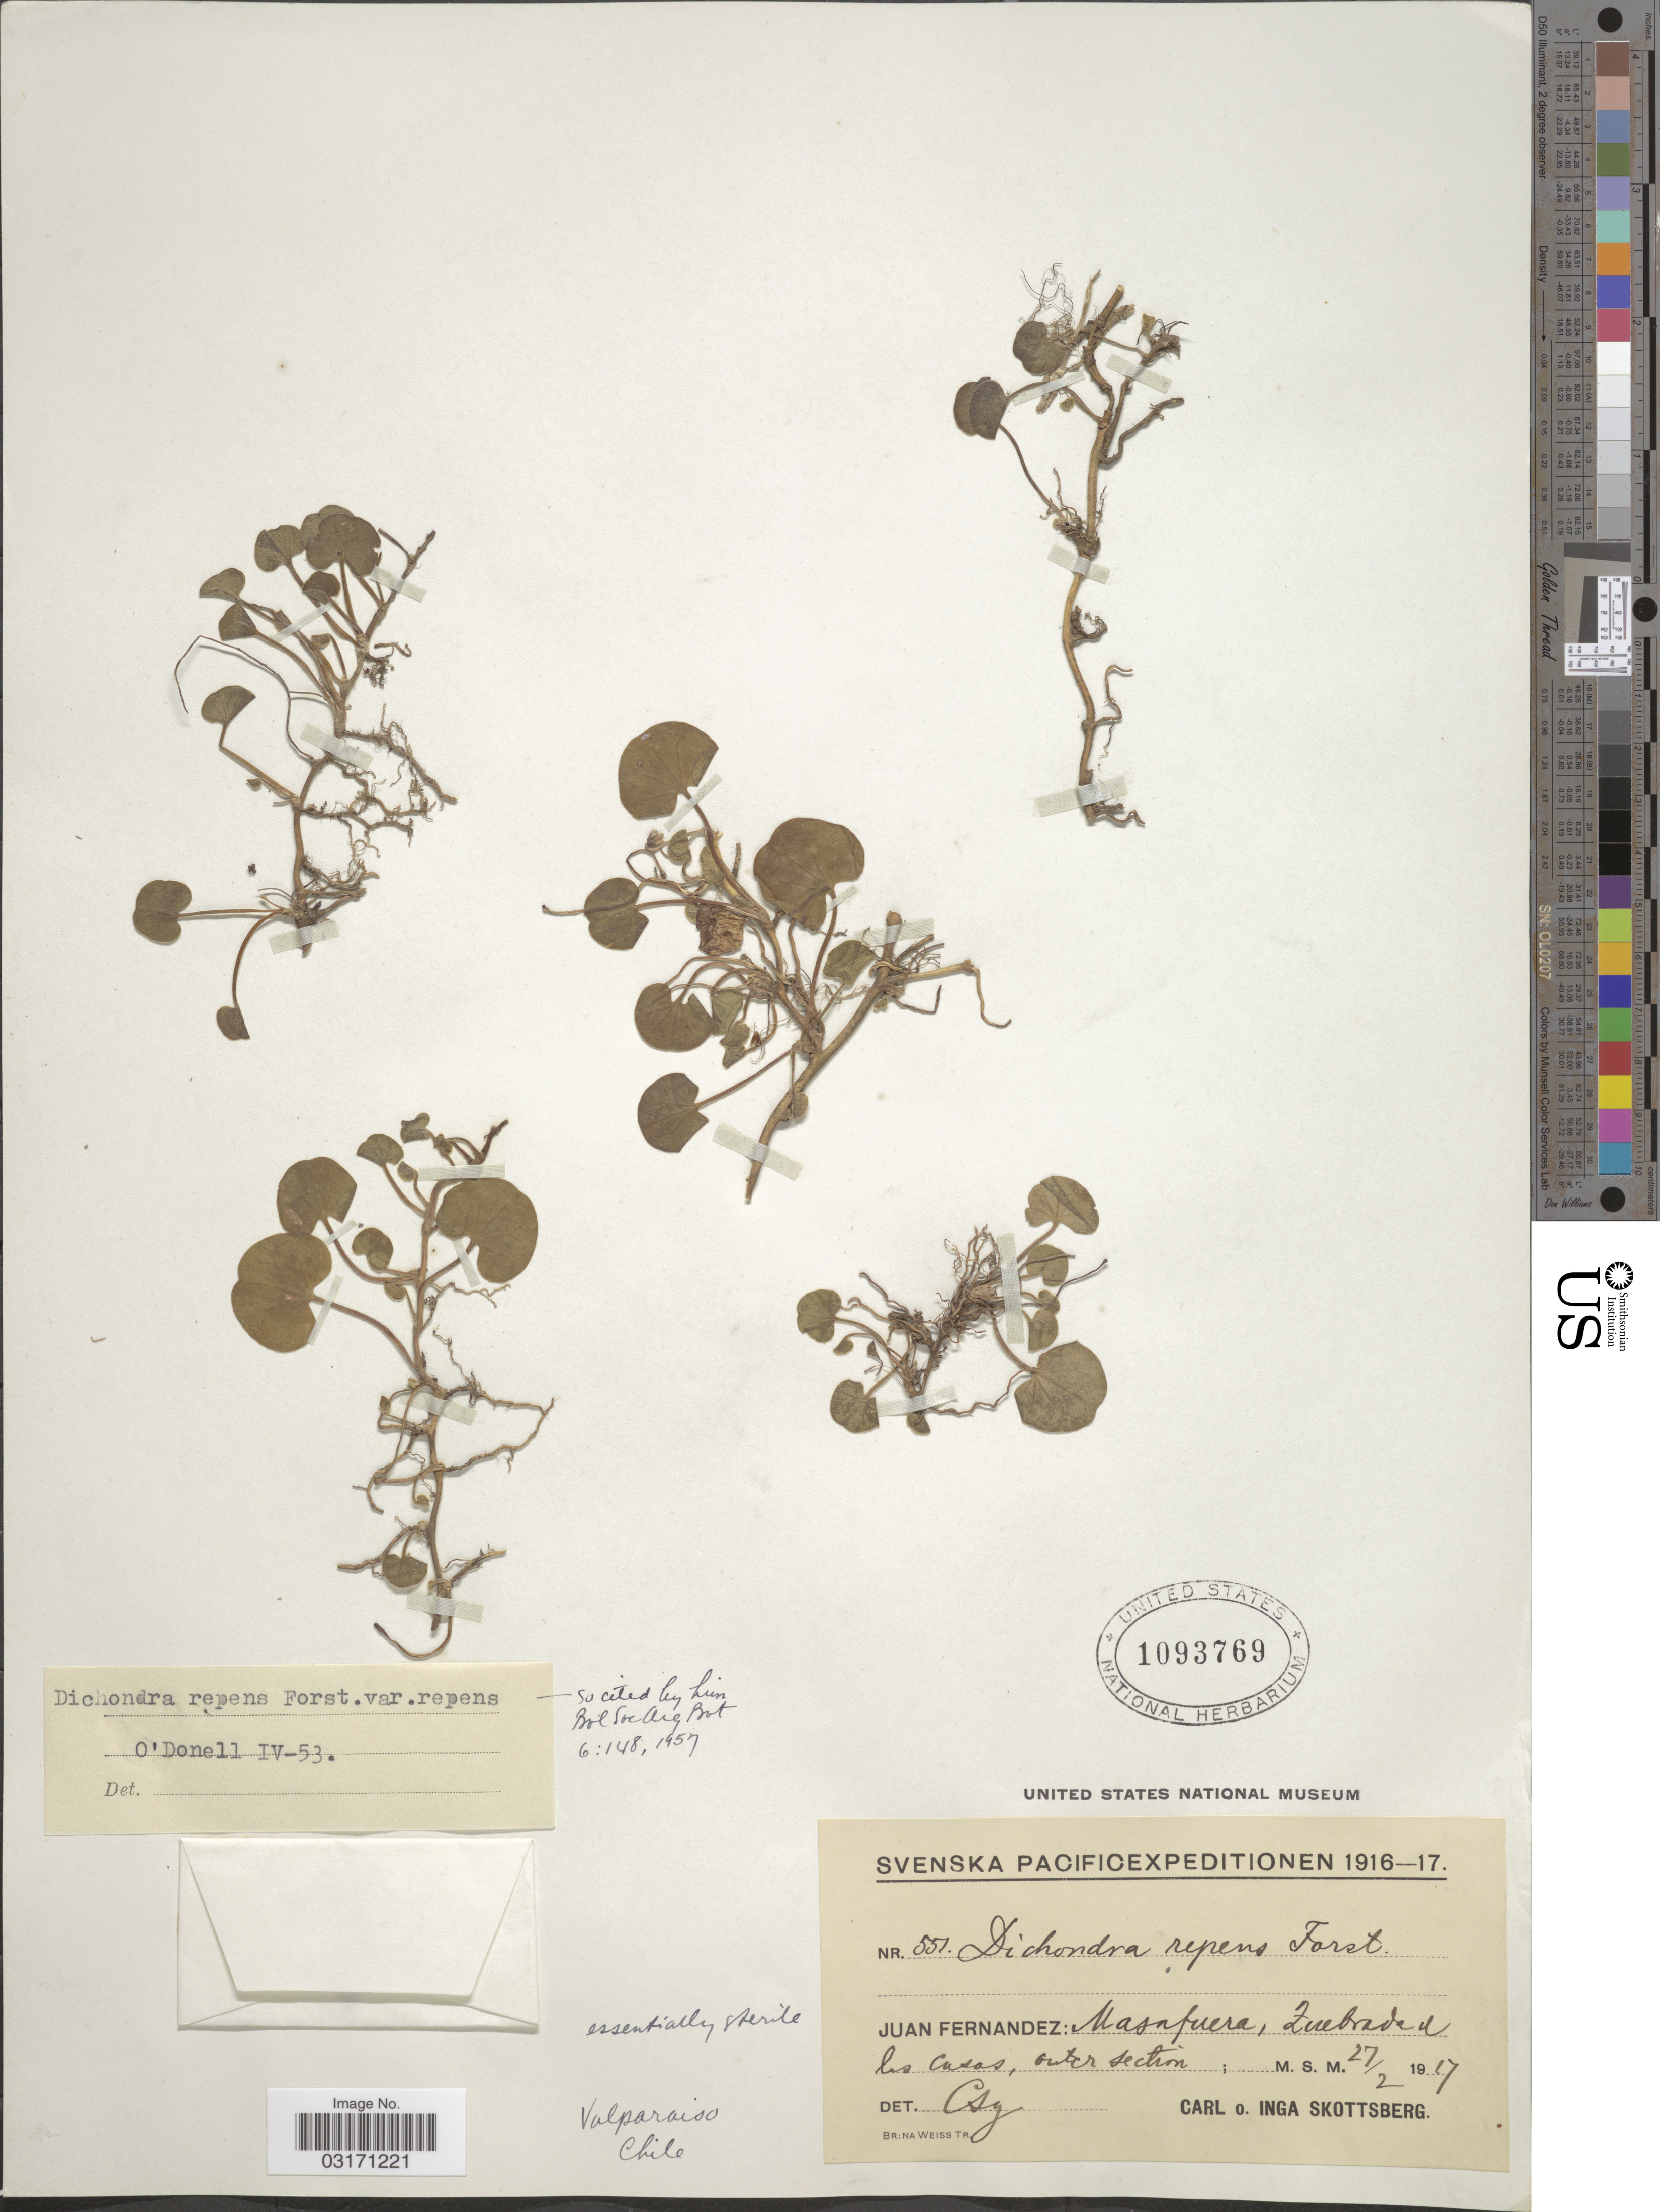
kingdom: Plantae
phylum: Tracheophyta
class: Magnoliopsida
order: Solanales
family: Convolvulaceae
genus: Dichondra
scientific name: Dichondra repens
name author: J.R. Forst. & G. Forst.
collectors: C. Skottsberg & I. Skottsberg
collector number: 551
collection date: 1917-02-27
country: Chile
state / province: Valparaíso (V)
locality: Svenska Pacific. Juan Fernandez: Masafuera, Quebrade de las Casas.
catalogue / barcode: US 1093769